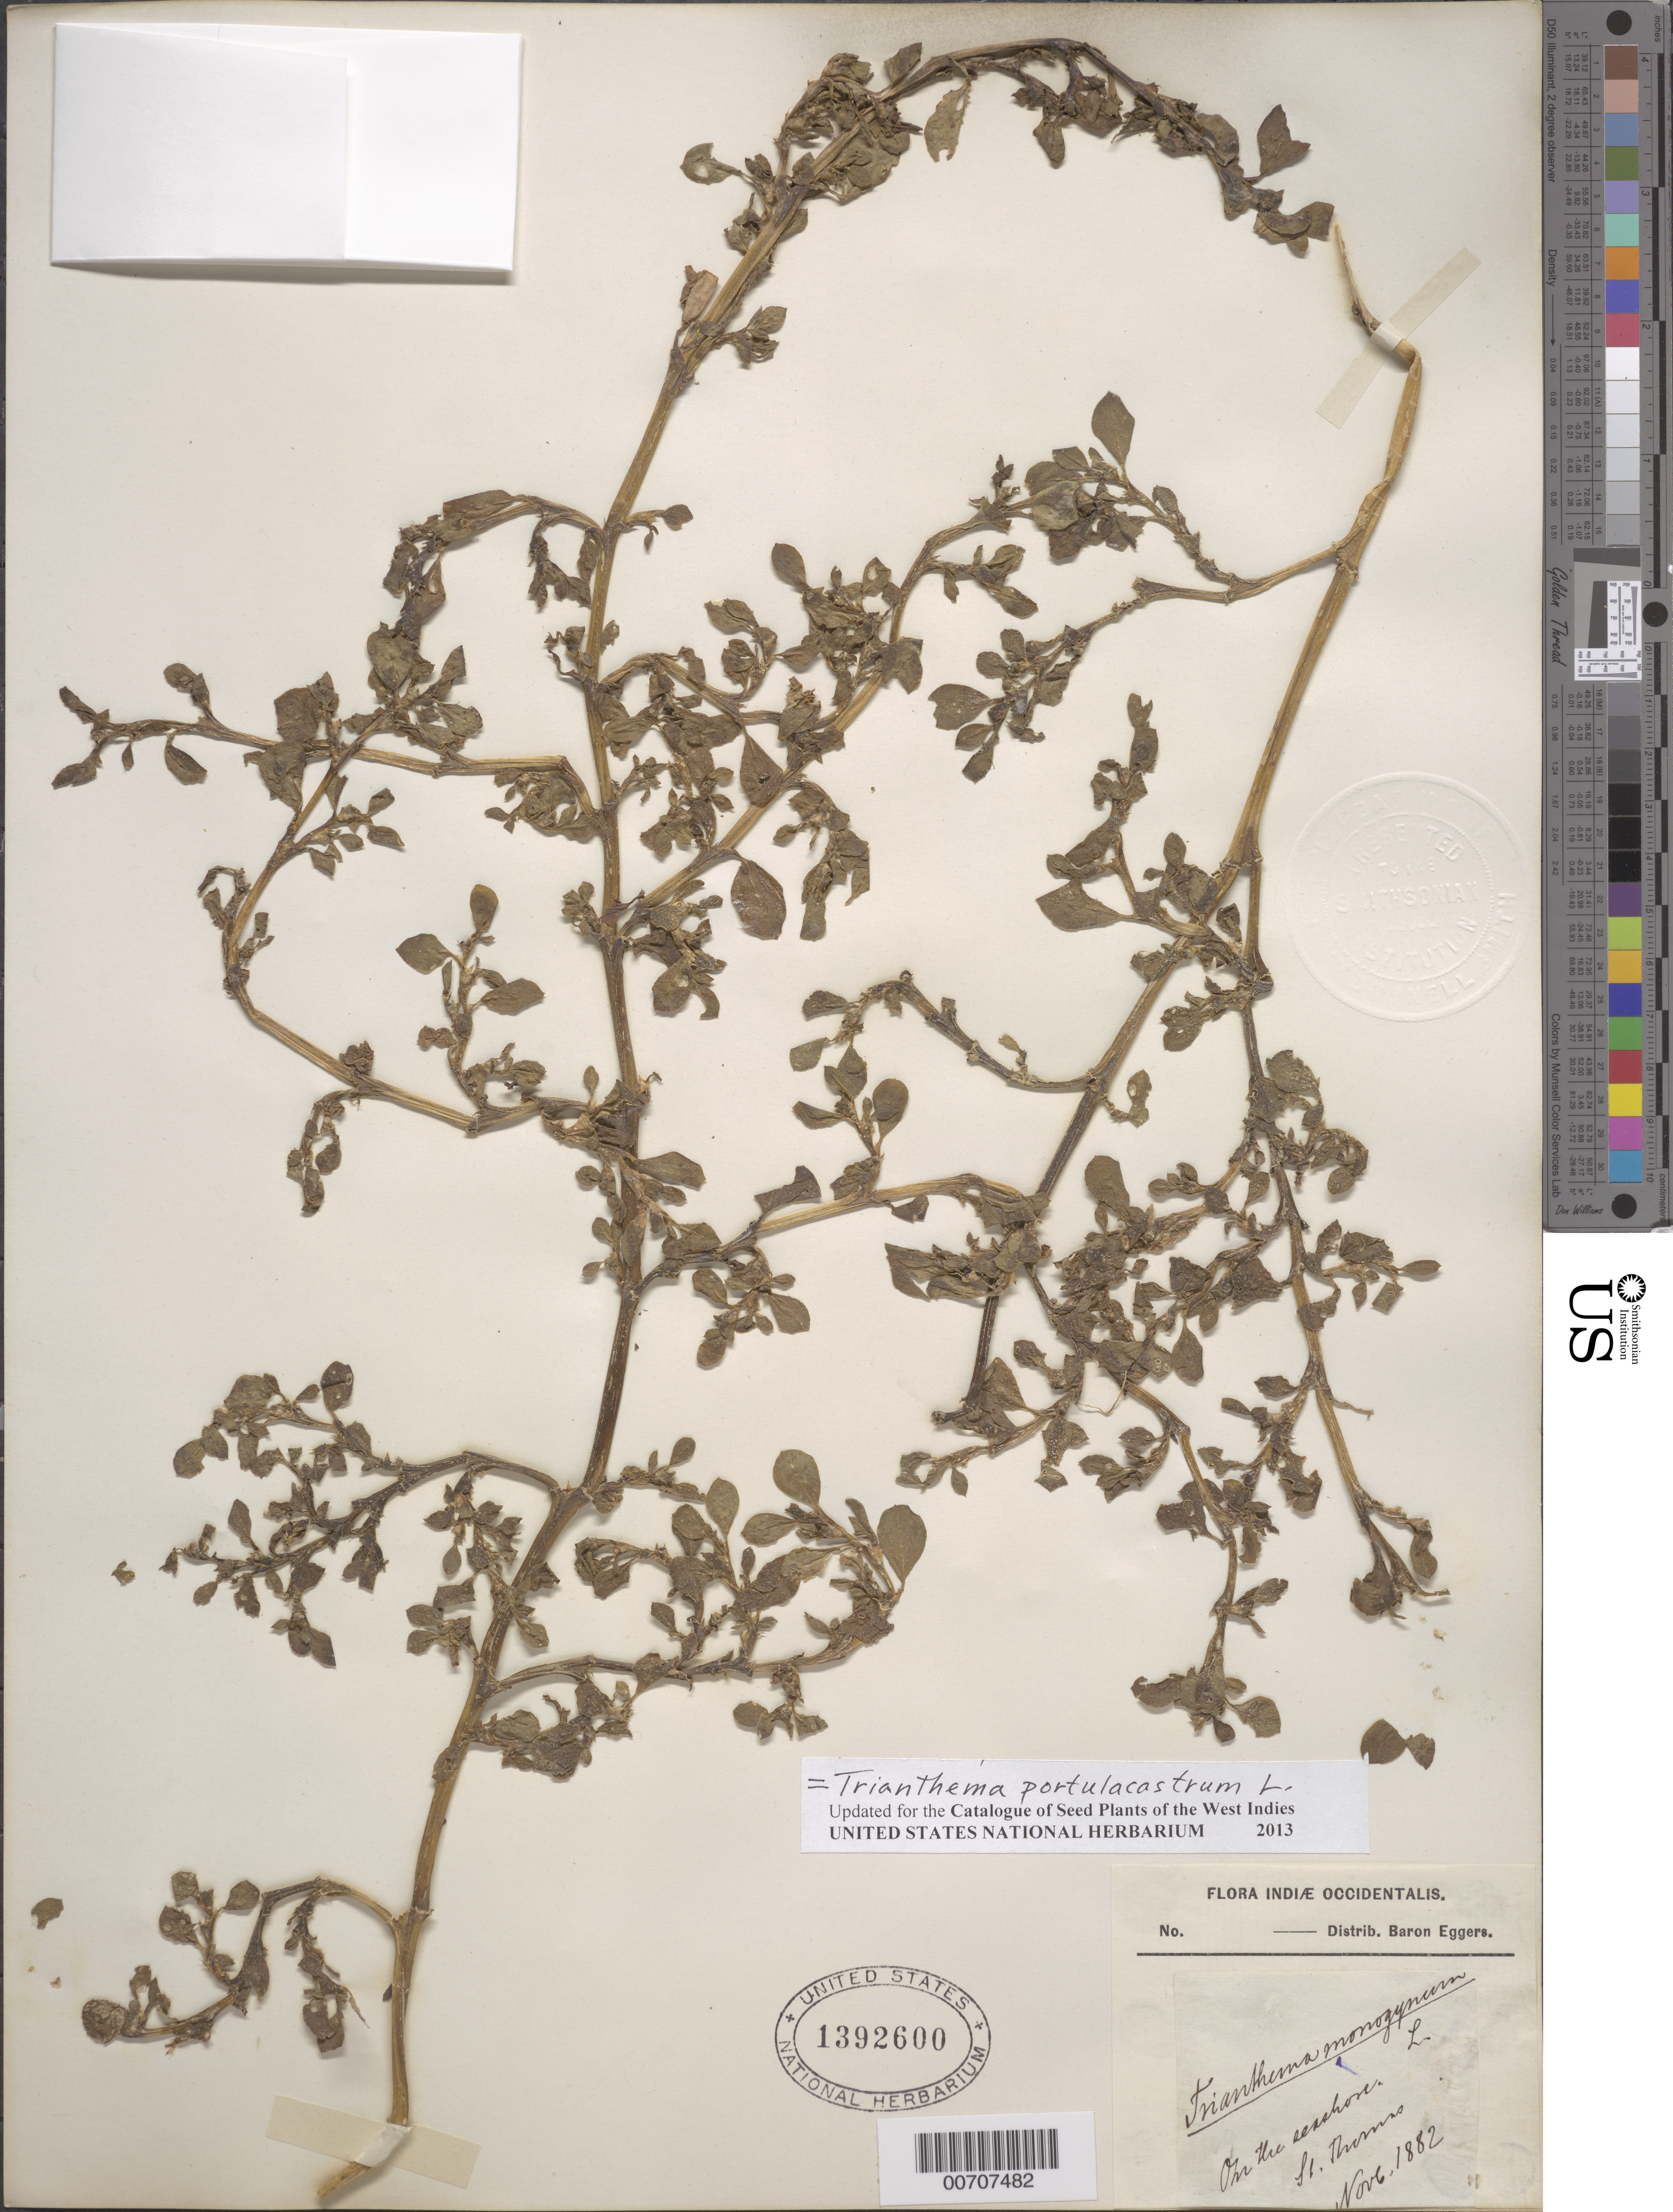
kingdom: Plantae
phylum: Tracheophyta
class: Magnoliopsida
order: Caryophyllales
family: Aizoaceae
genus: Trianthema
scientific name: Trianthema portulacastrum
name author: L.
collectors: H. F. A. von Eggers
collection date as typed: Nov 1882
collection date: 1882-11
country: U.S. Virgin Islands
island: St. Thomas Island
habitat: On the seashore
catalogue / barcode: US 1392600